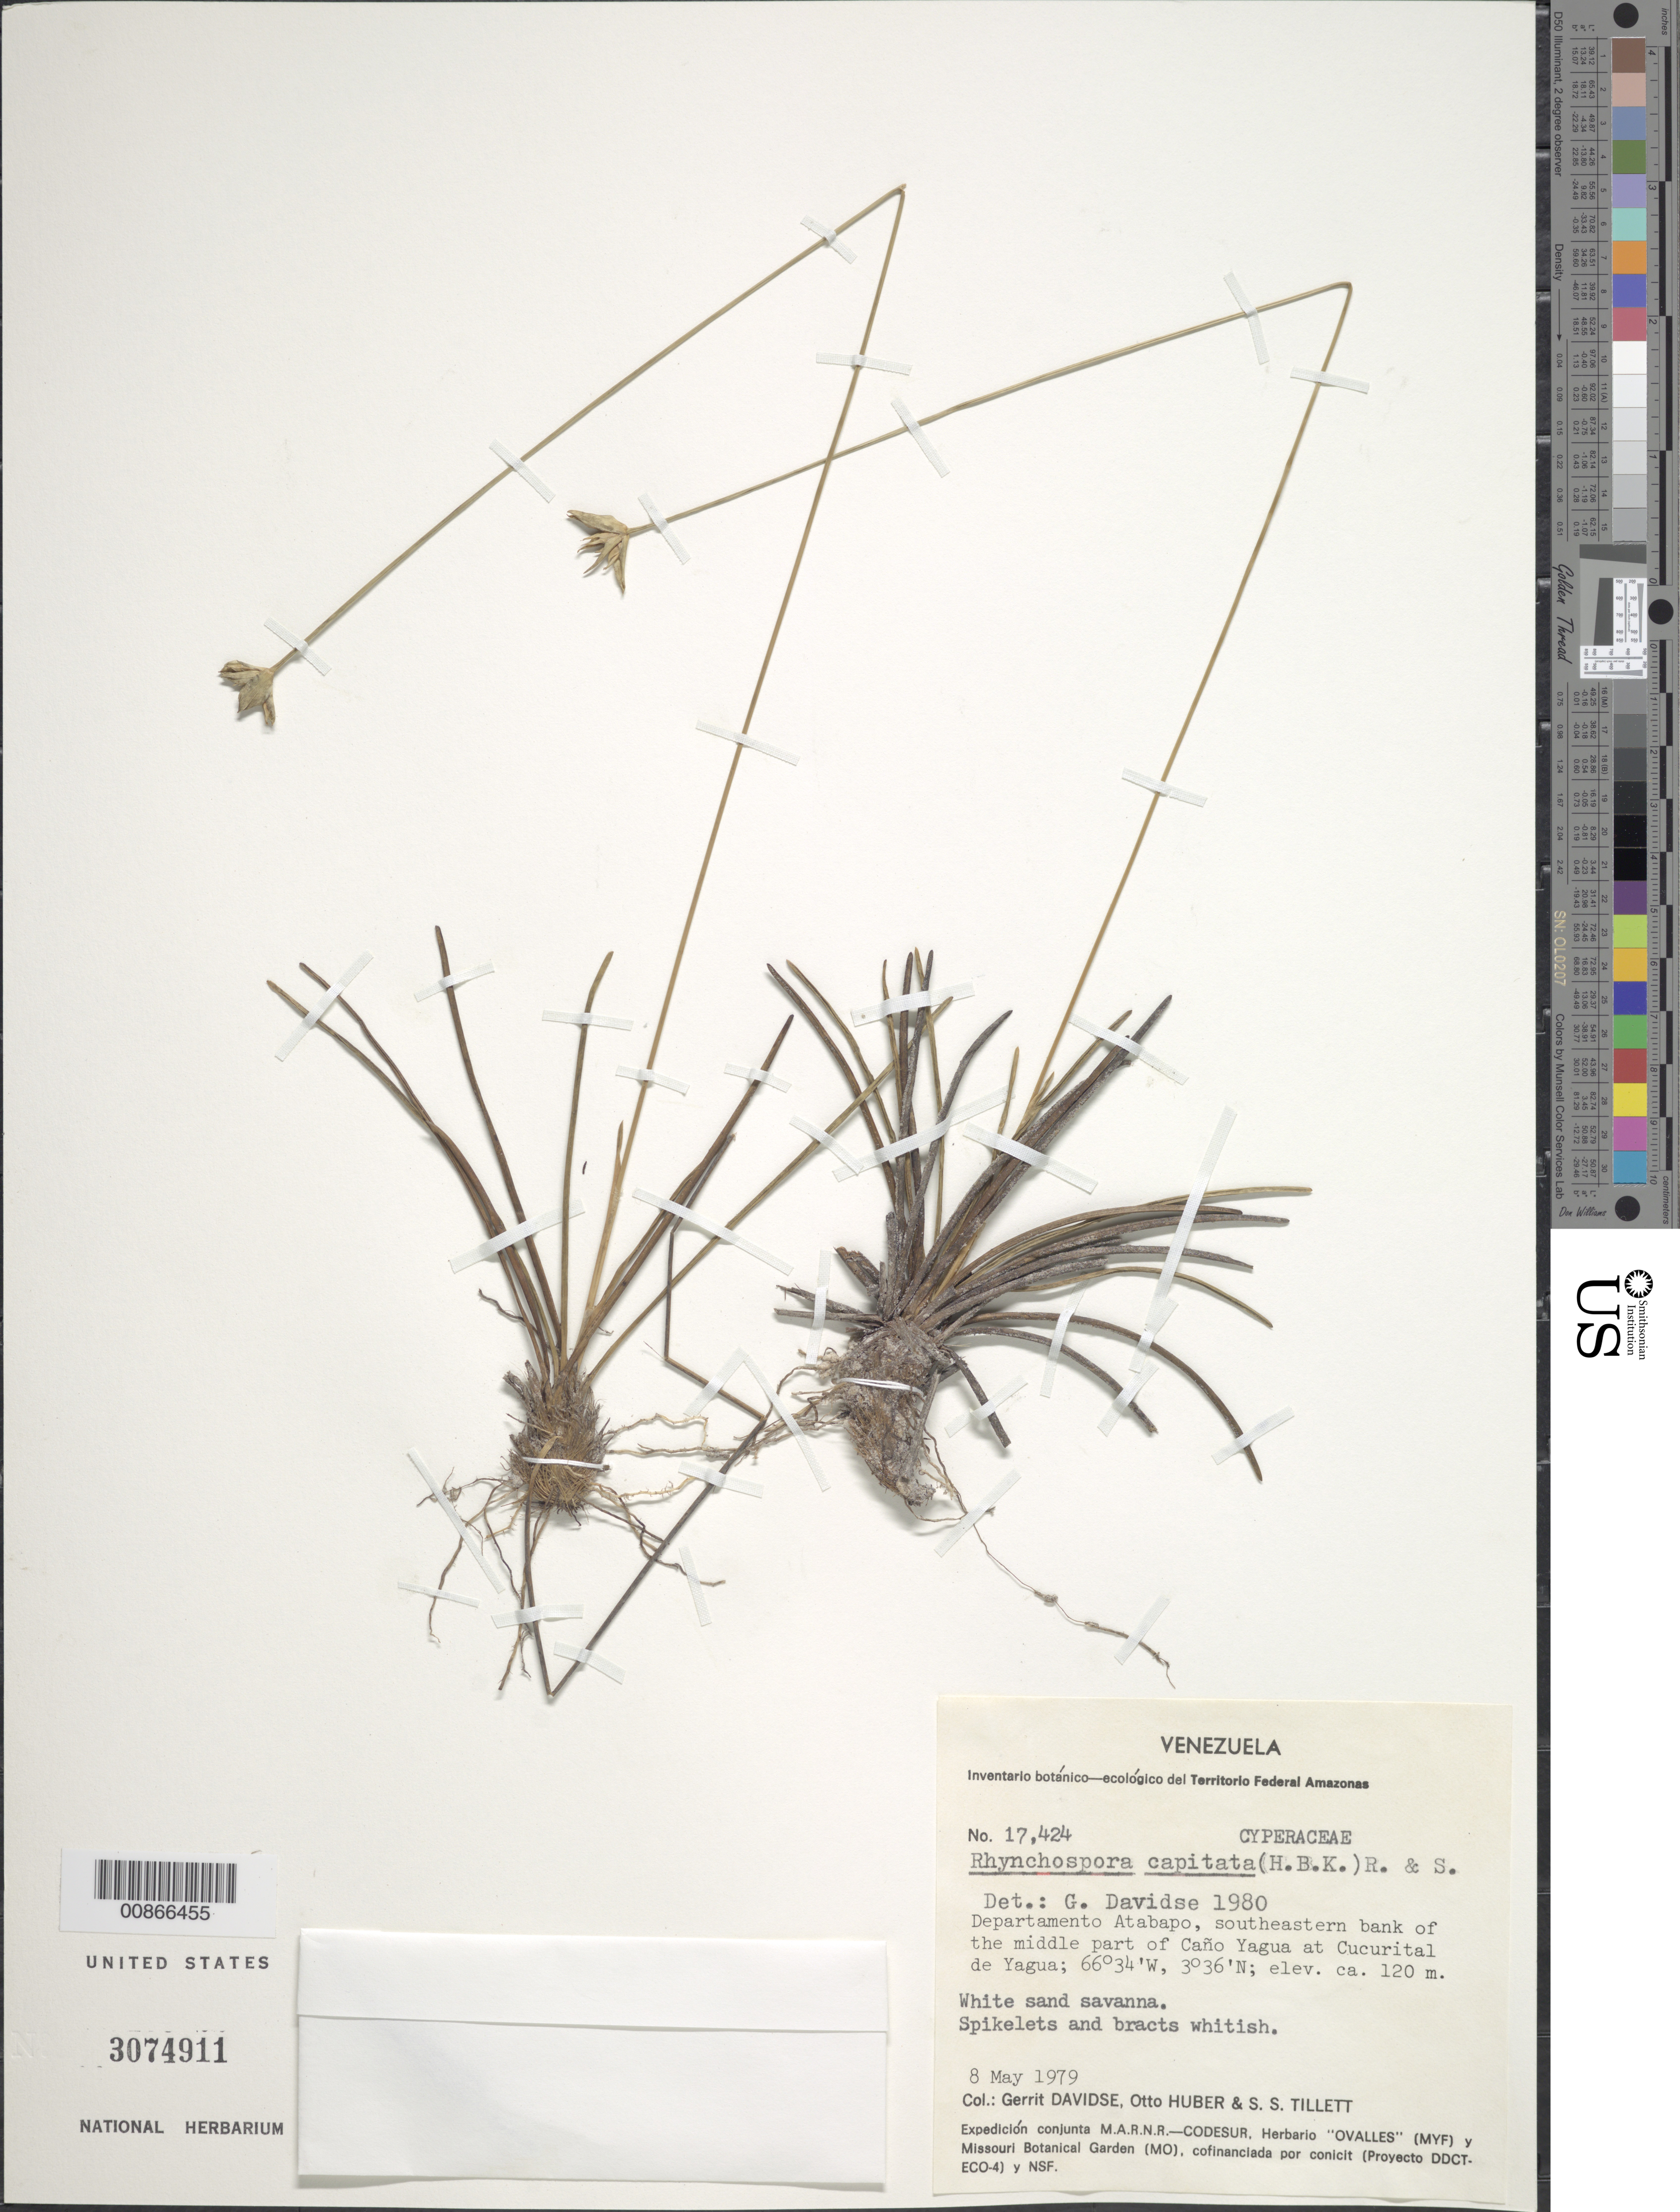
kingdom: Plantae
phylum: Tracheophyta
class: Liliopsida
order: Poales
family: Cyperaceae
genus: Rhynchospora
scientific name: Rhynchospora capitata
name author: (Kunth) Roem. & Schult.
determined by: Davidse, Gerrit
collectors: G. Davidse, O. Huber & S. S. Tillett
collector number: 17424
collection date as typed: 8-May-79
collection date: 1979-05-08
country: Venezuela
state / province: Amazonas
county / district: Atabapo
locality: Cucurital de Yagua, SE bank of the middle part of Caño Yagua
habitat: White sand savanna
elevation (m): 120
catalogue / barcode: US 3074911